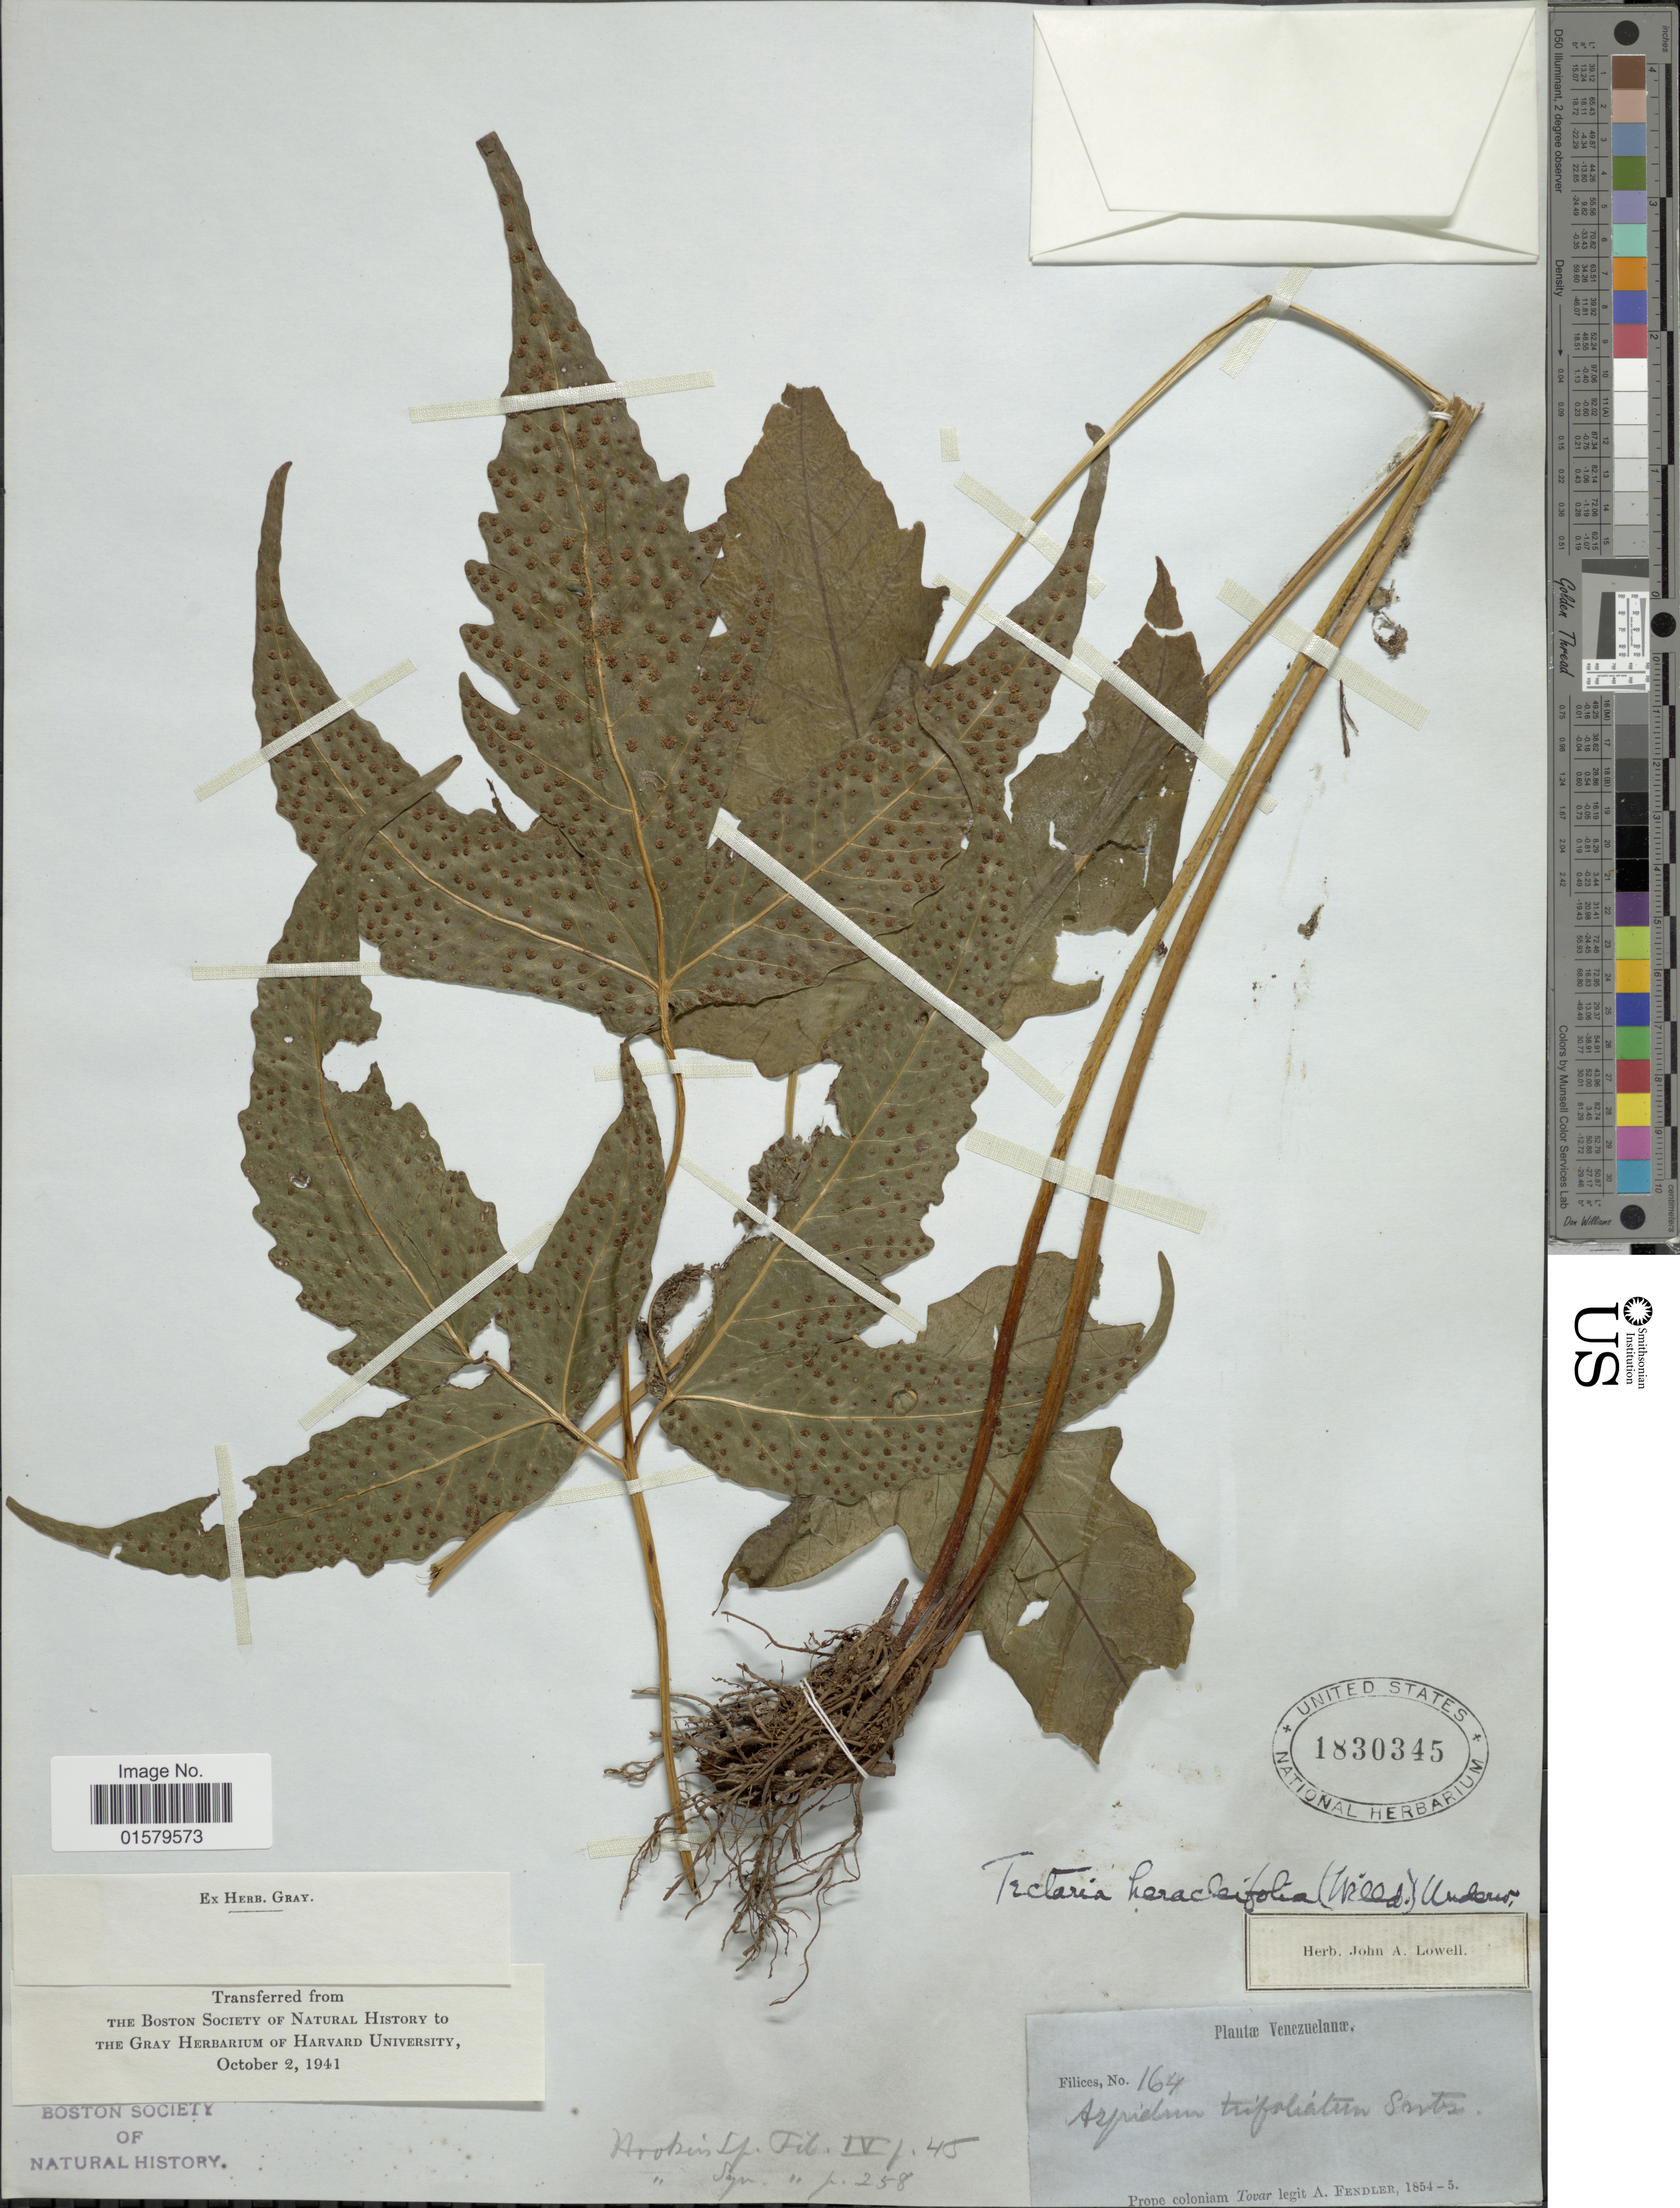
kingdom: Plantae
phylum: Tracheophyta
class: Polypodiopsida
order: Polypodiales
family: Tectariaceae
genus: Tectaria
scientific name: Tectaria heracleifolia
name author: (Willd.) Underw.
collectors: A. Fendler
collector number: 164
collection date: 1854/1855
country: Venezuela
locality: Prope coloniam Tovar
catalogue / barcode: US 1830345